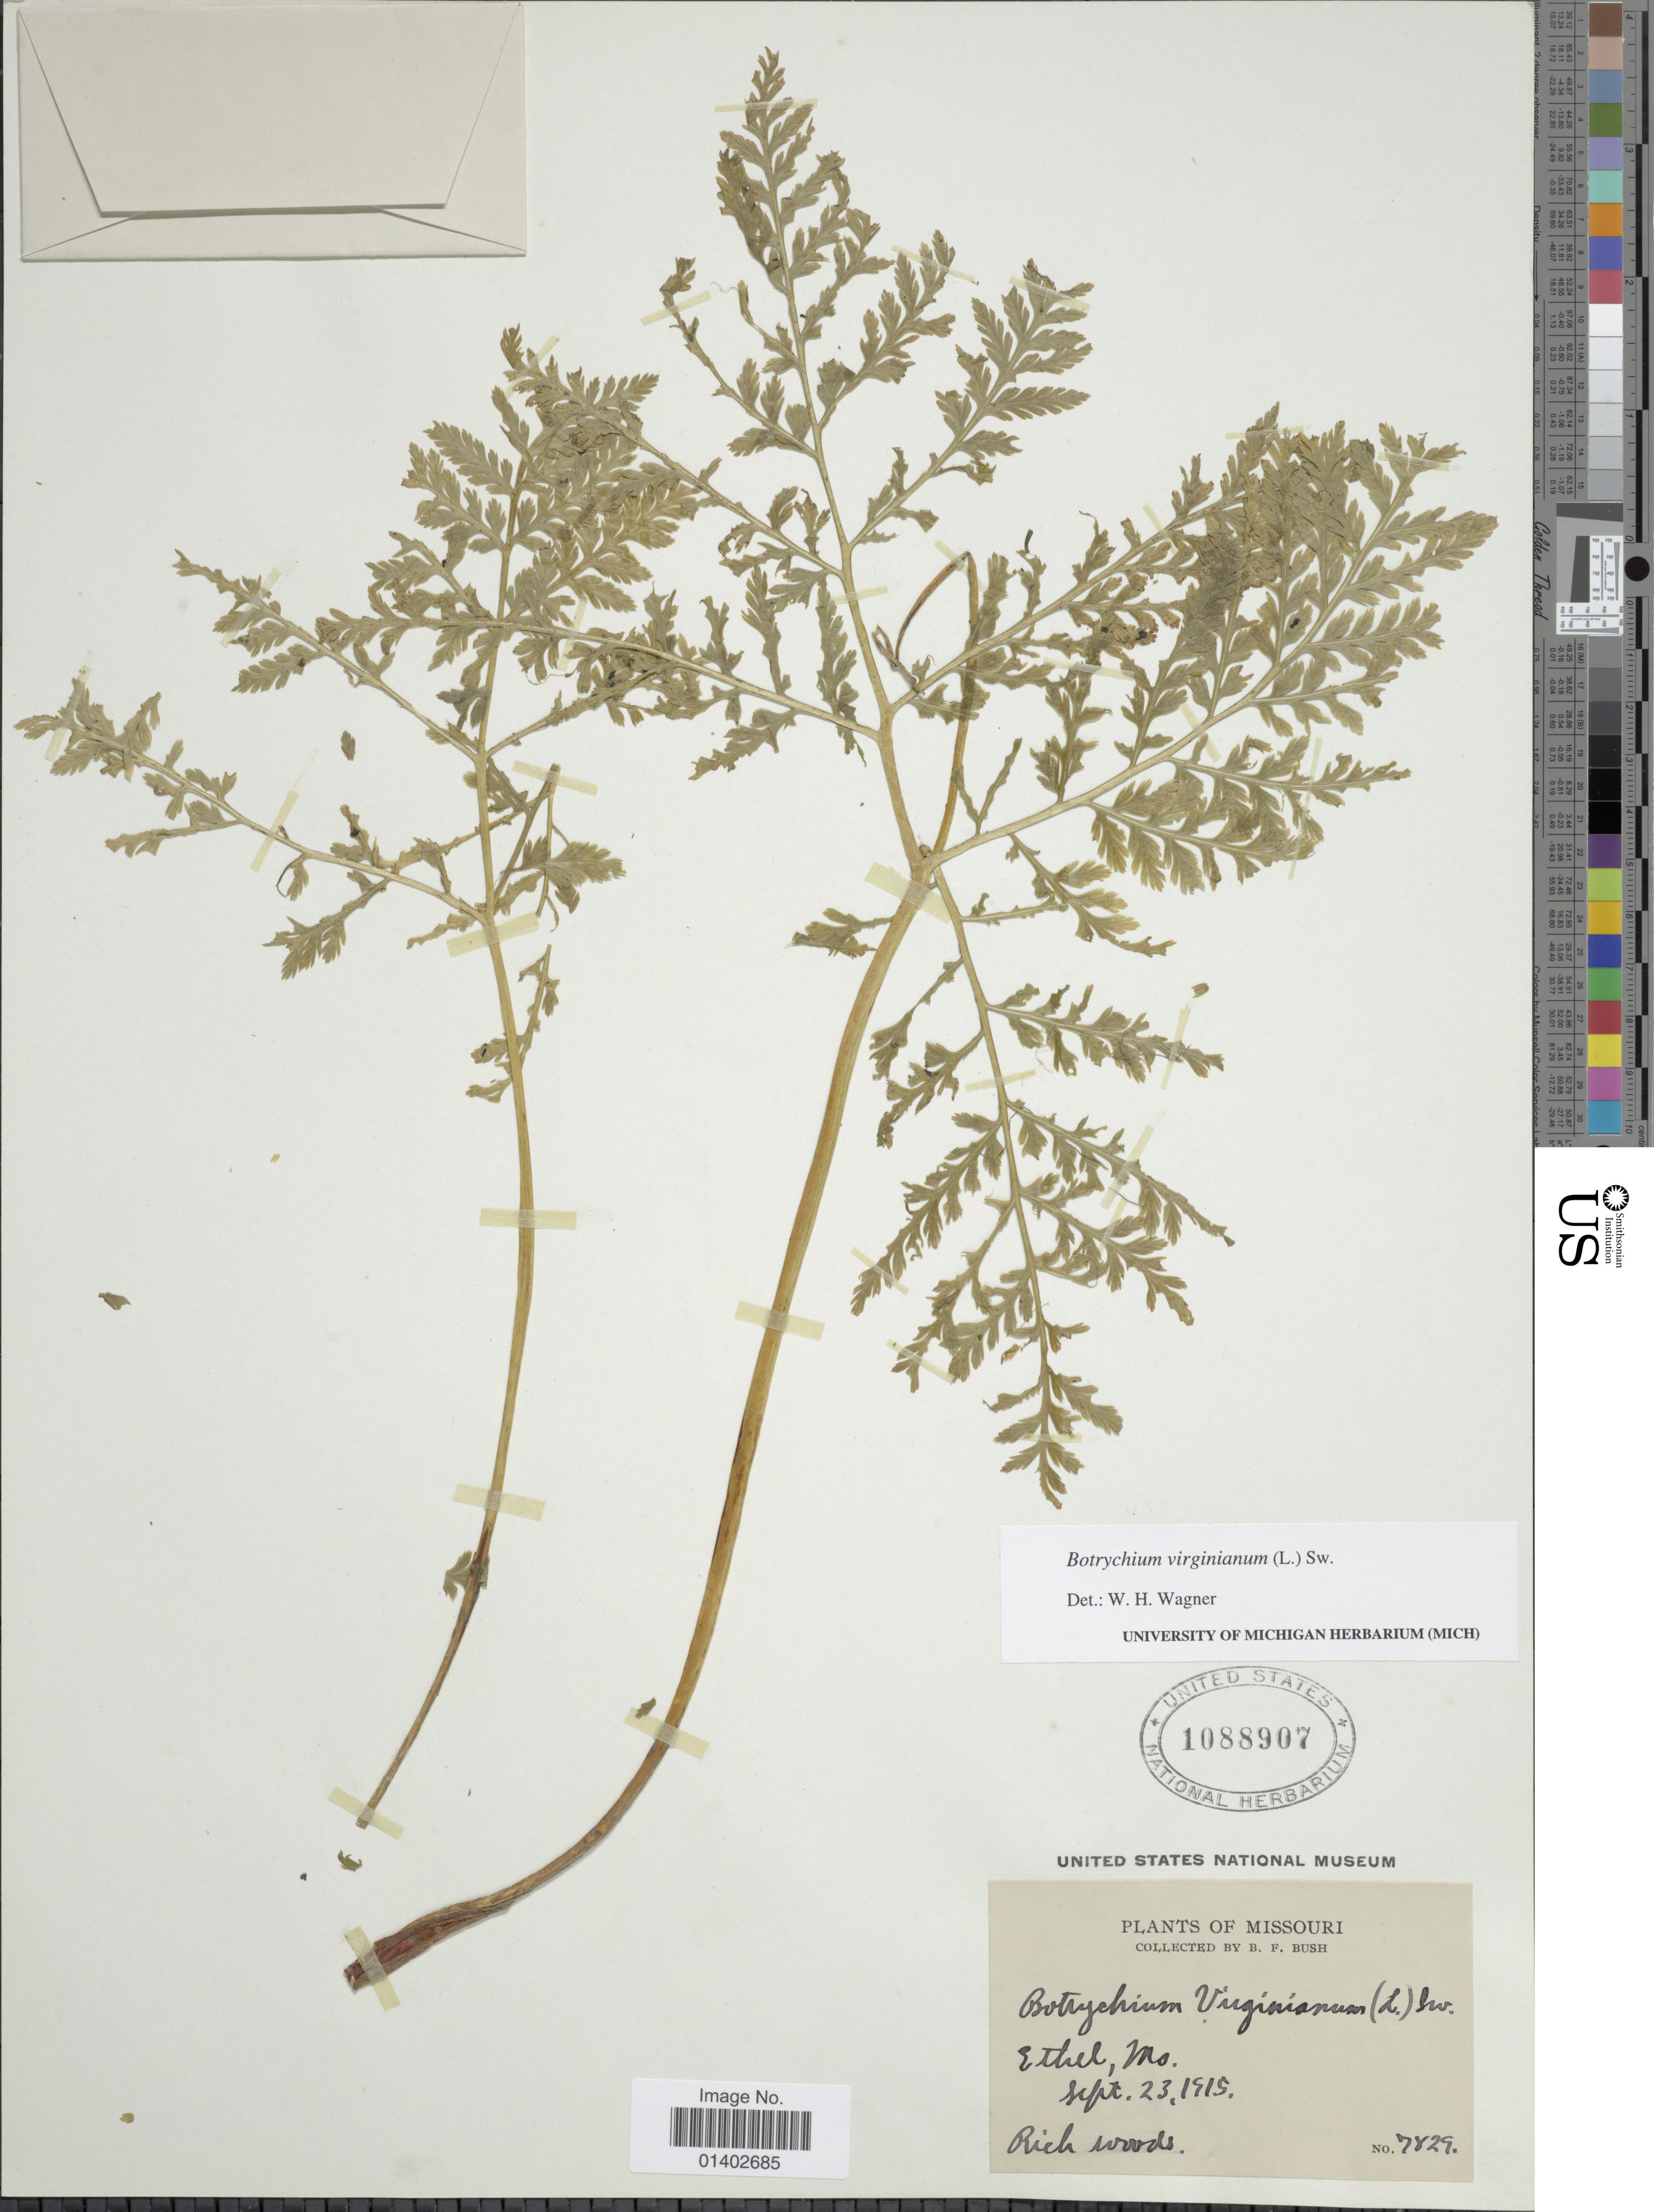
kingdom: Plantae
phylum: Tracheophyta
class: Polypodiopsida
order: Ophioglossales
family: Ophioglossaceae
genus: Botrychium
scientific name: Botrychium virginianum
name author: (L.) Sw.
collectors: B. F. Bush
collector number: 7829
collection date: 1915-09-23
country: United States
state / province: Missouri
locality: Ethel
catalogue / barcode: US 1088907